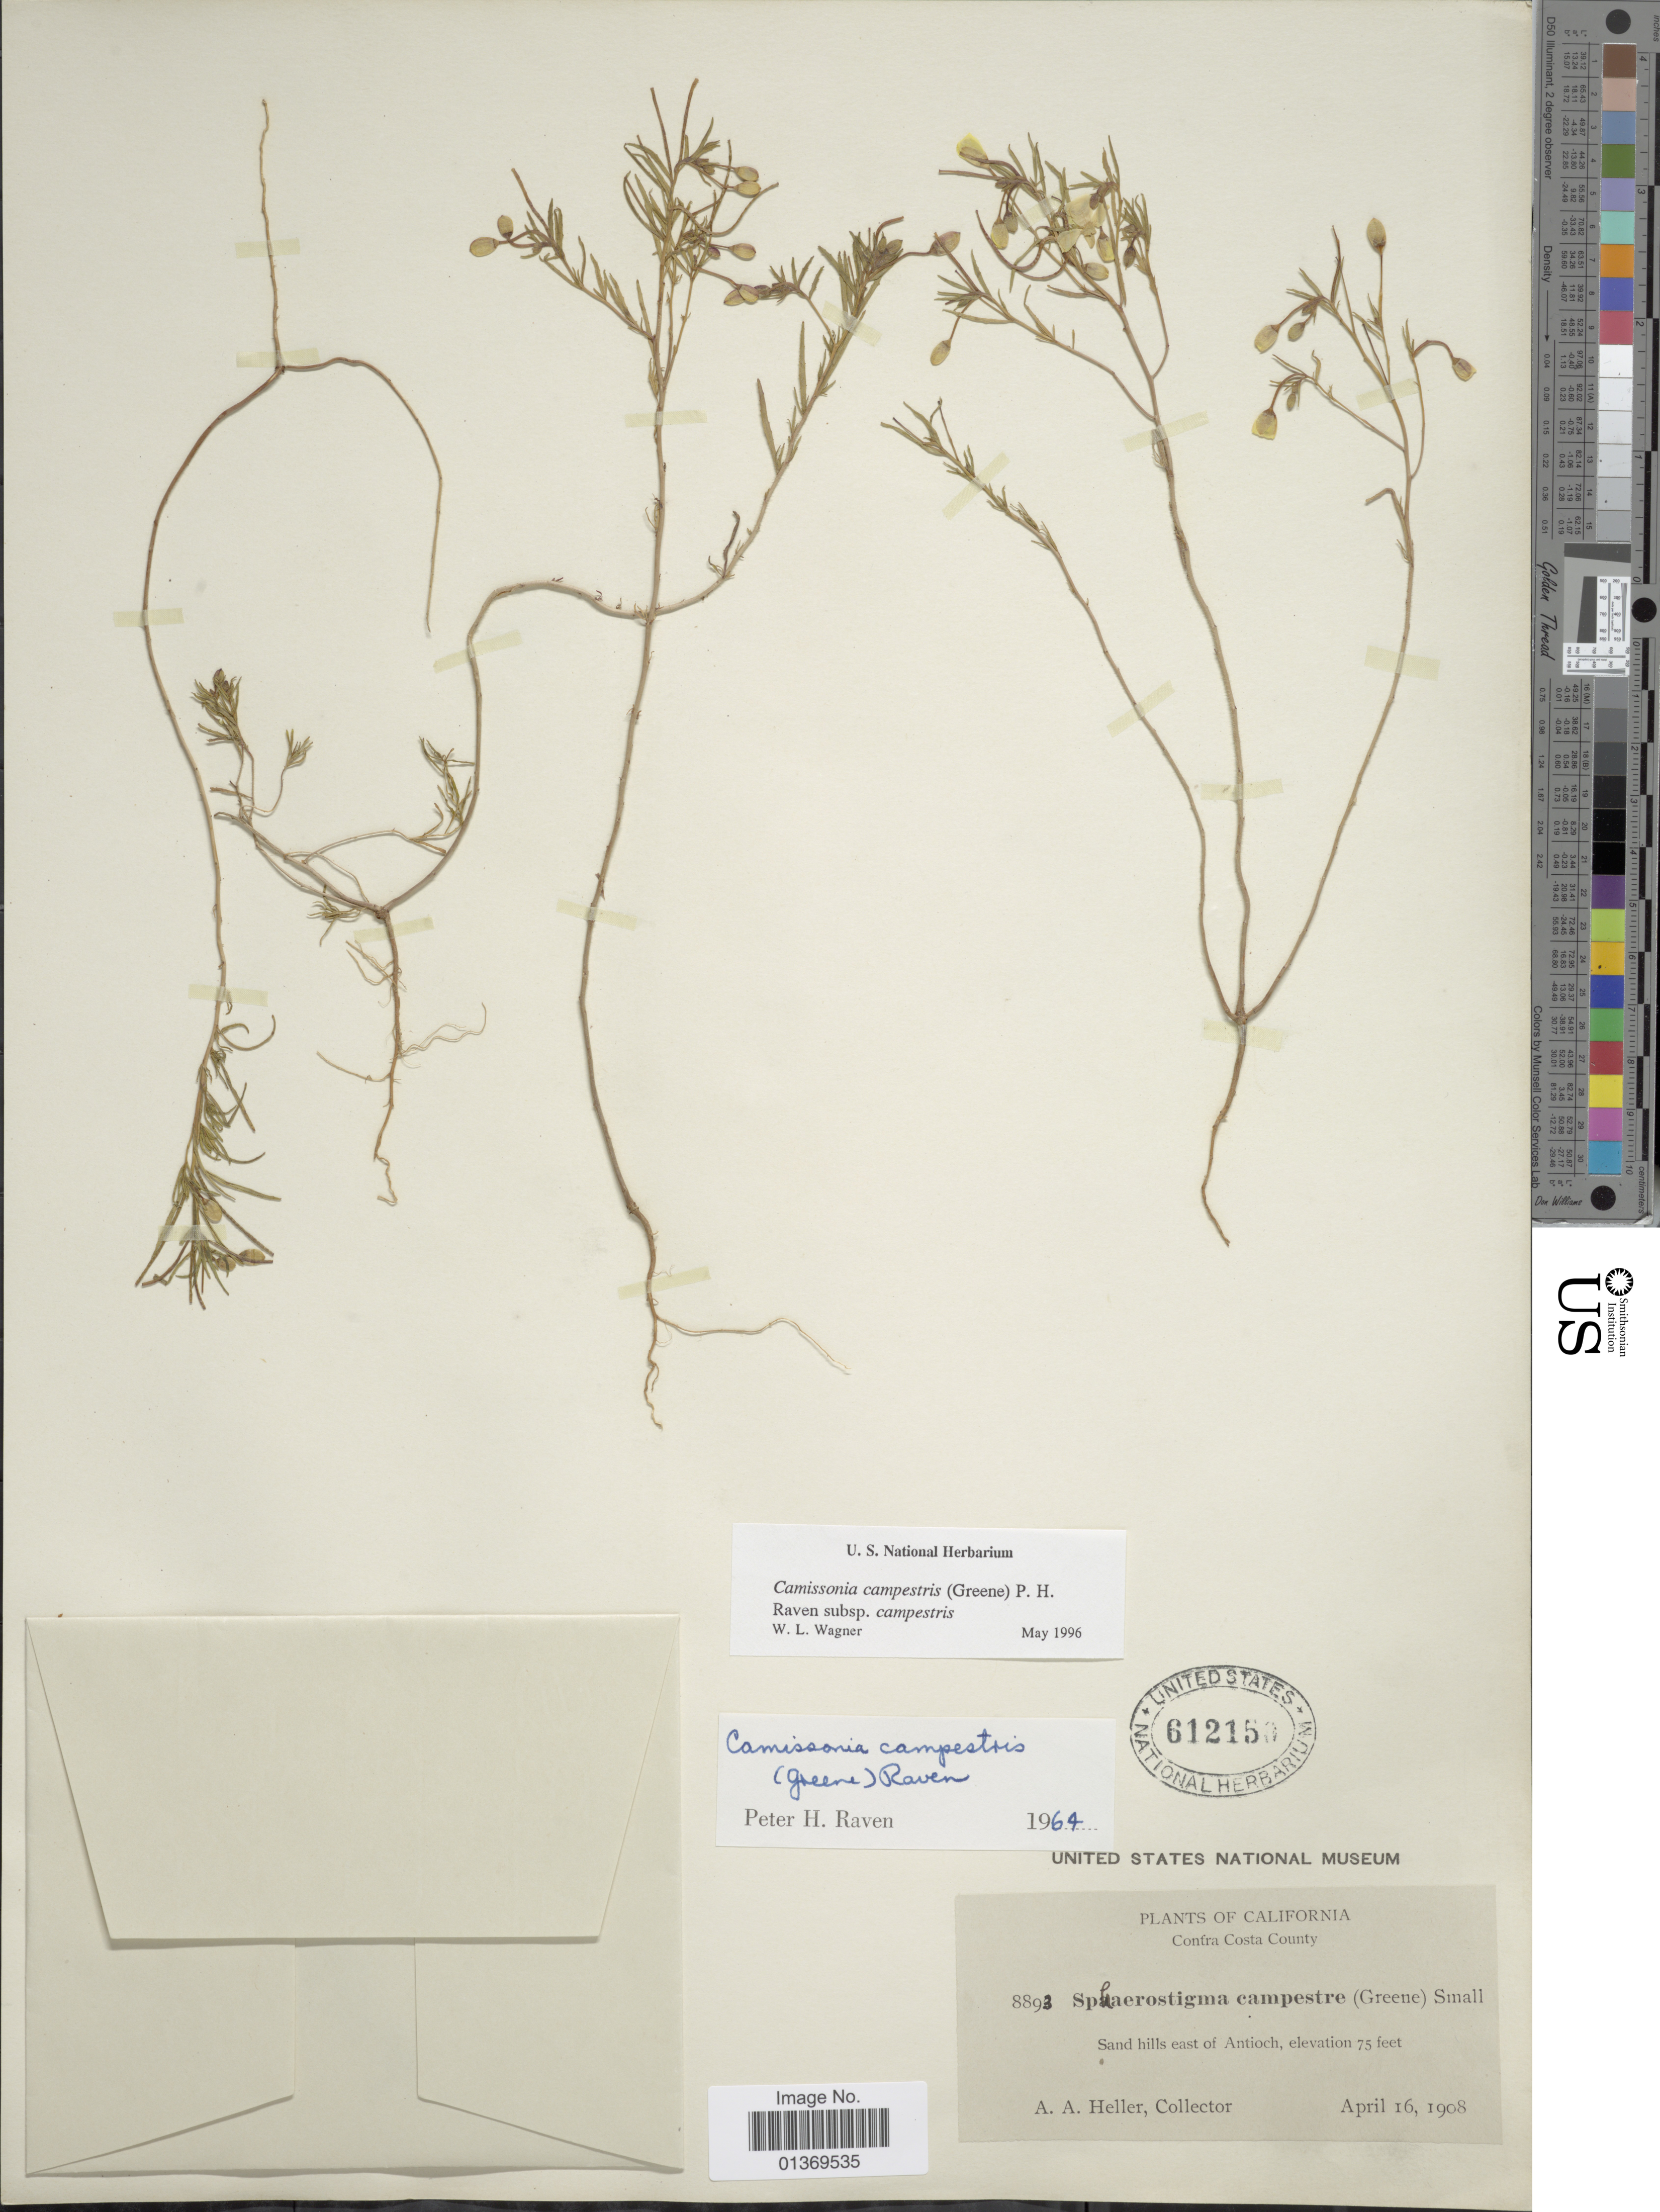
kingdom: Plantae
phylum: Tracheophyta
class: Magnoliopsida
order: Myrtales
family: Onagraceae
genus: Camissonia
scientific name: Camissonia campestris subsp. campestris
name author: (Greene) P.H. Raven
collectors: A. A. Heller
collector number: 8893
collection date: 1908-04-16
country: United States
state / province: California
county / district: Contra Costa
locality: Contra Costa County, Sand hills east of Antioch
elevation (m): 23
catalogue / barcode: US 612150